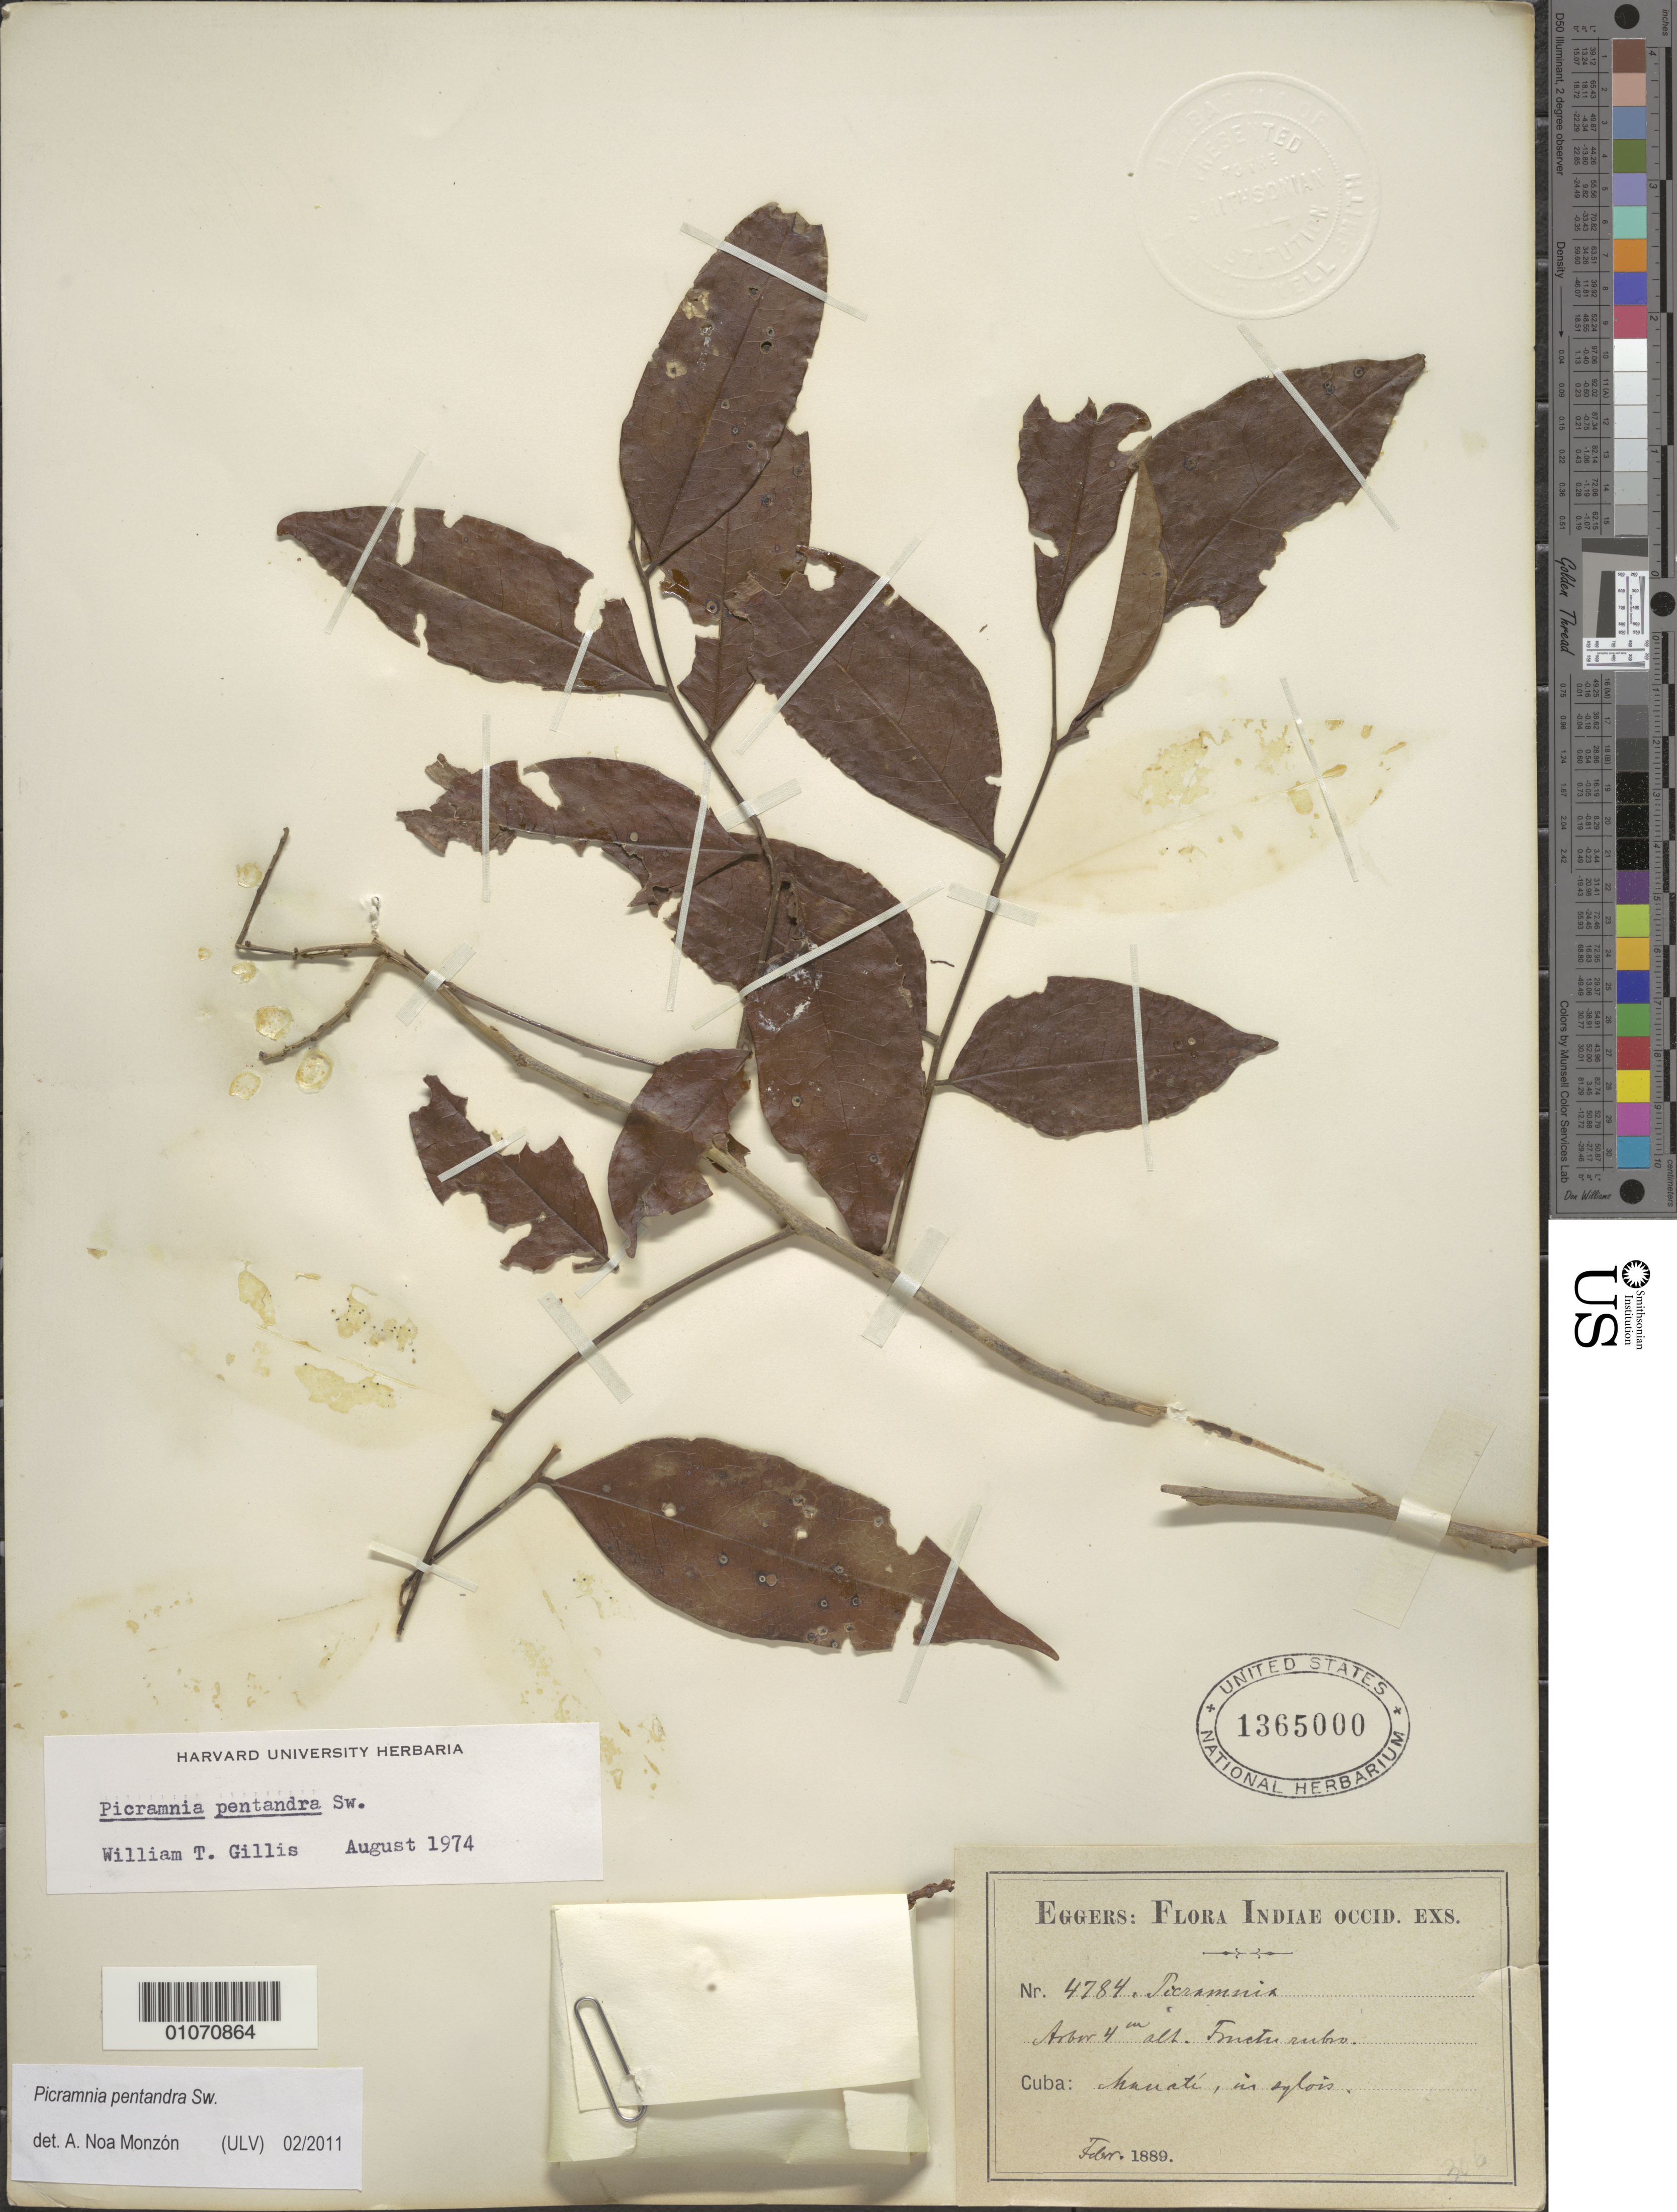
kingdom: Plantae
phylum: Tracheophyta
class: Magnoliopsida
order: Picramniales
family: Picramniaceae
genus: Picramnia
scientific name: Picramnia pentandra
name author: Sw.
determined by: Noa Monzón, A.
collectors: H. F. A. von Eggers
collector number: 4784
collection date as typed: Feb 1889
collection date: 1889-02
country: Cuba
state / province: Las Tunas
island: Cuba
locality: Manatí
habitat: In sylvis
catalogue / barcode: US 1365000